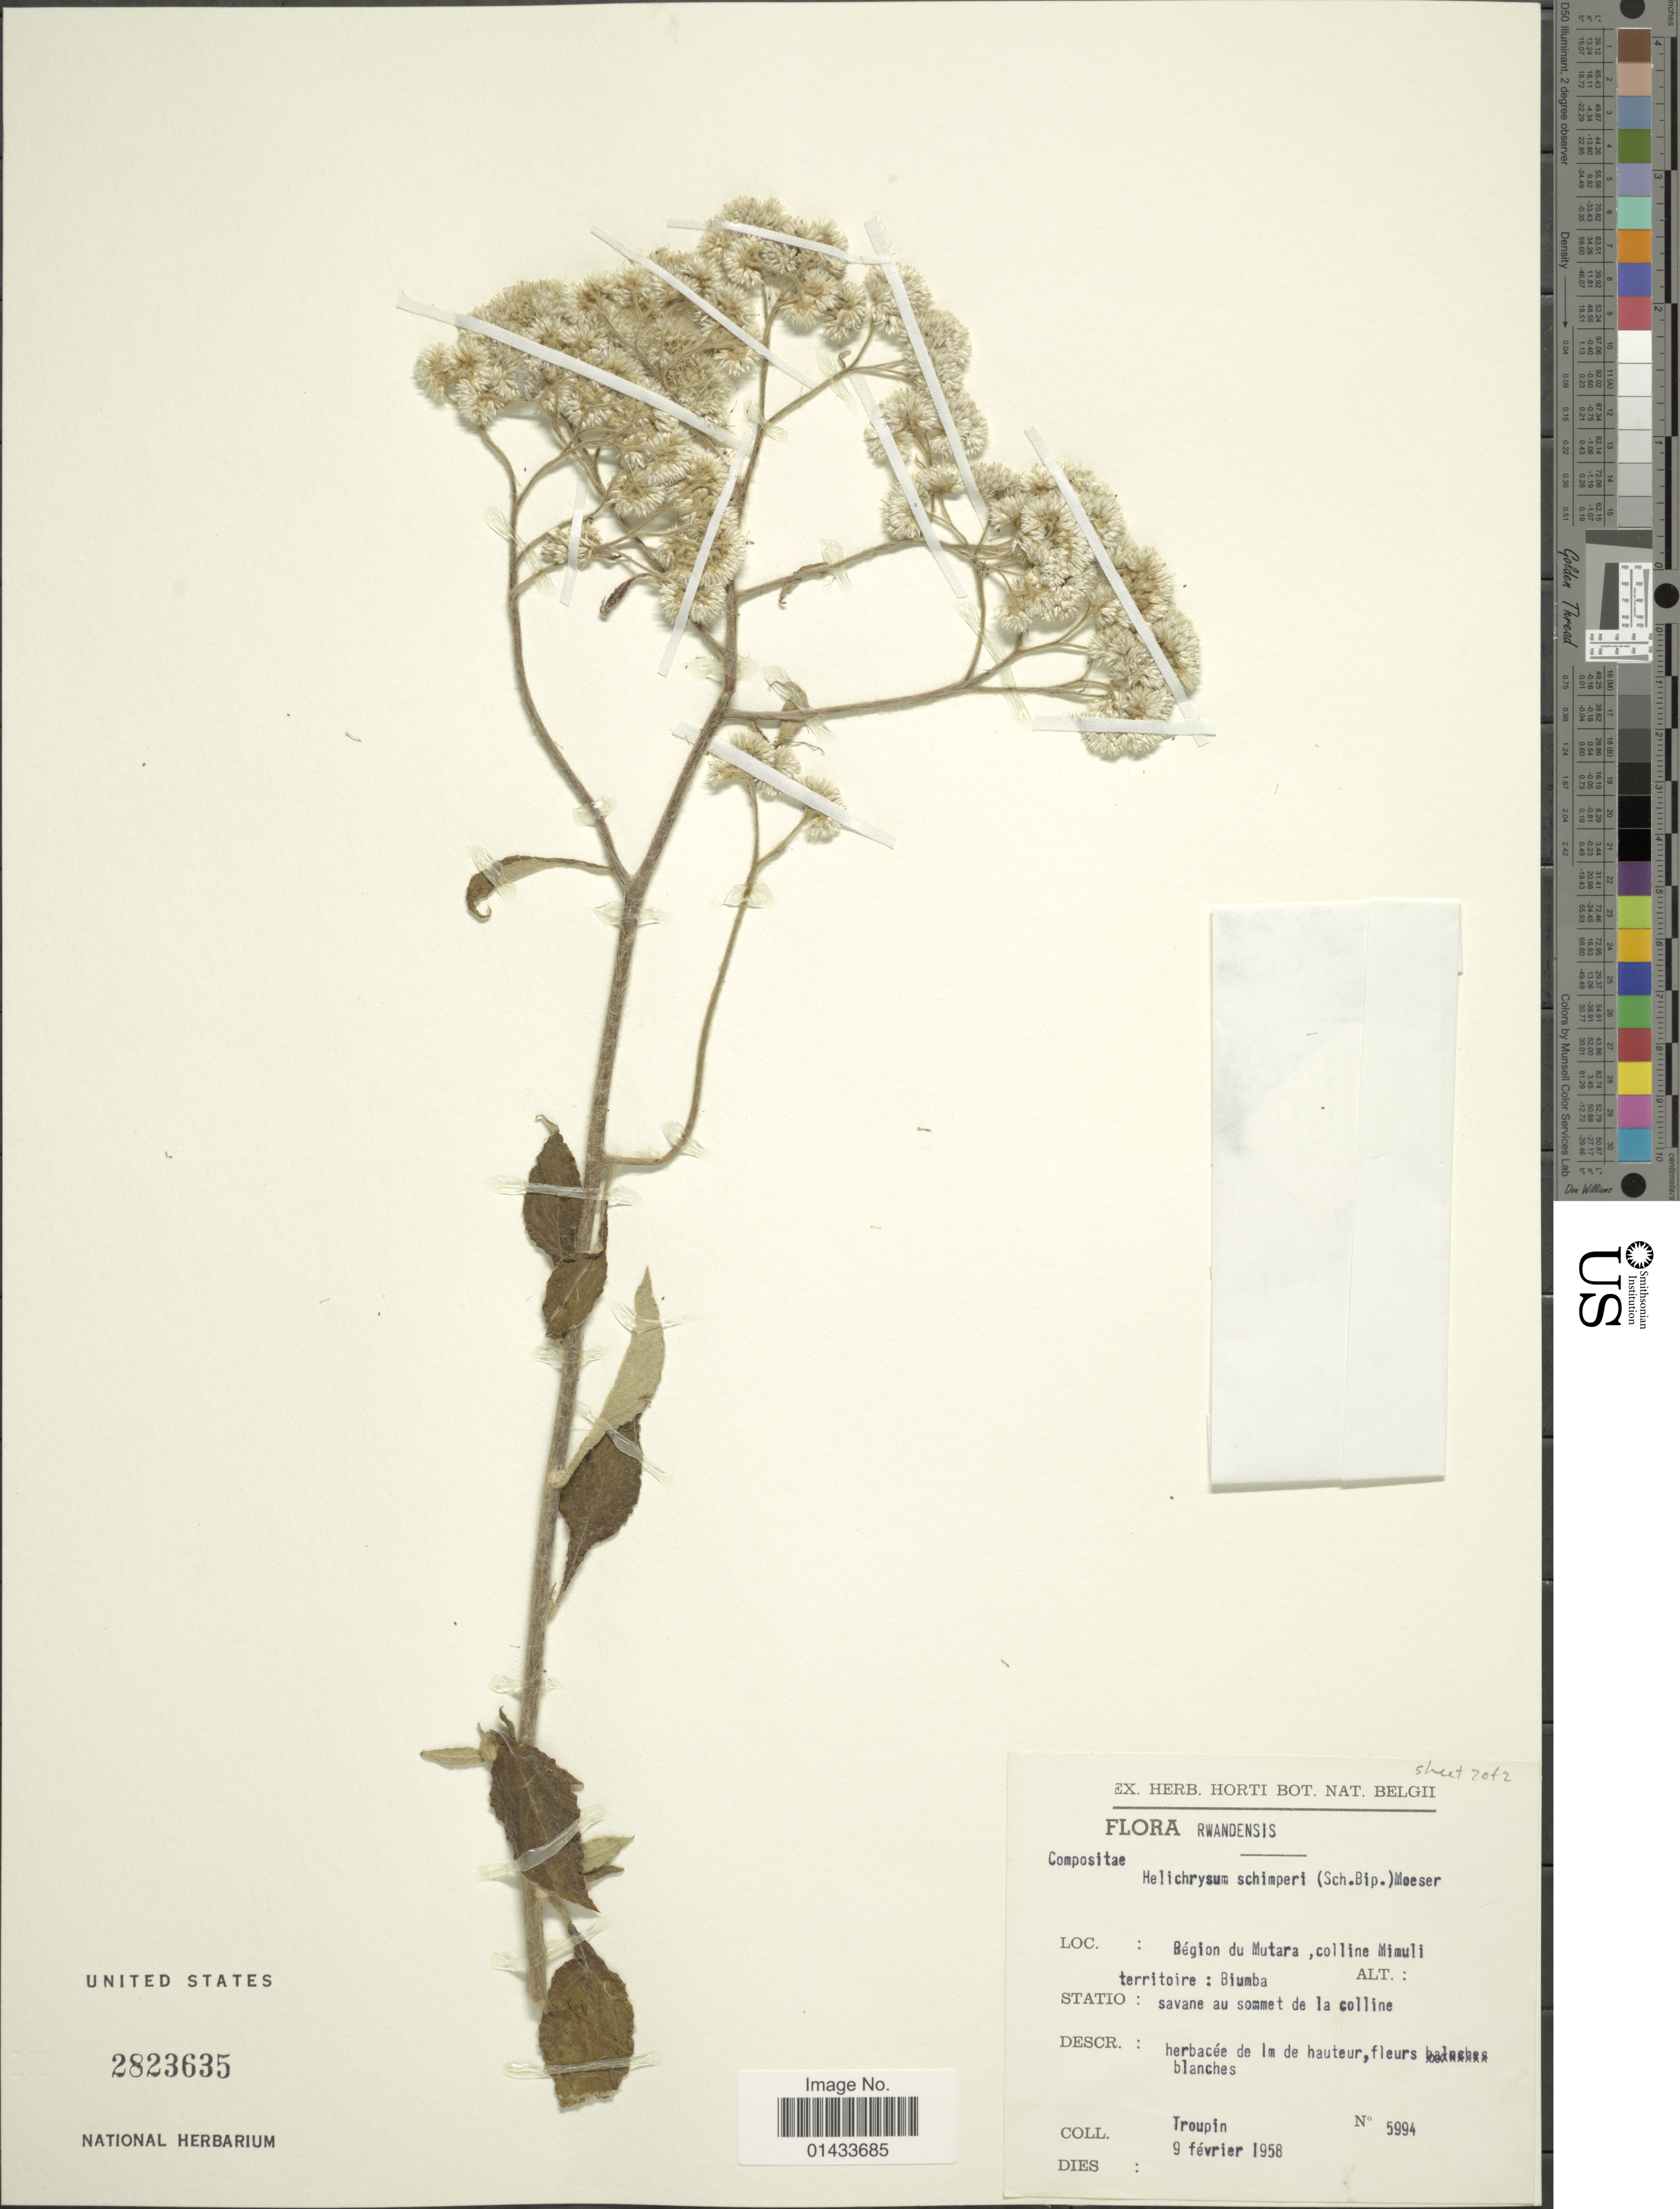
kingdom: Plantae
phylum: Tracheophyta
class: Magnoliopsida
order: Asterales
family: Asteraceae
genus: Helichrysum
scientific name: Helichrysum schimperi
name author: (Sch. Bip.) Moeser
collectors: G. Troupin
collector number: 5994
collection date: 1958-02-09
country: Rwanda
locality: Regoion du Mutara, colline Mimuli, territoire: Biumba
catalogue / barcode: US 2823635